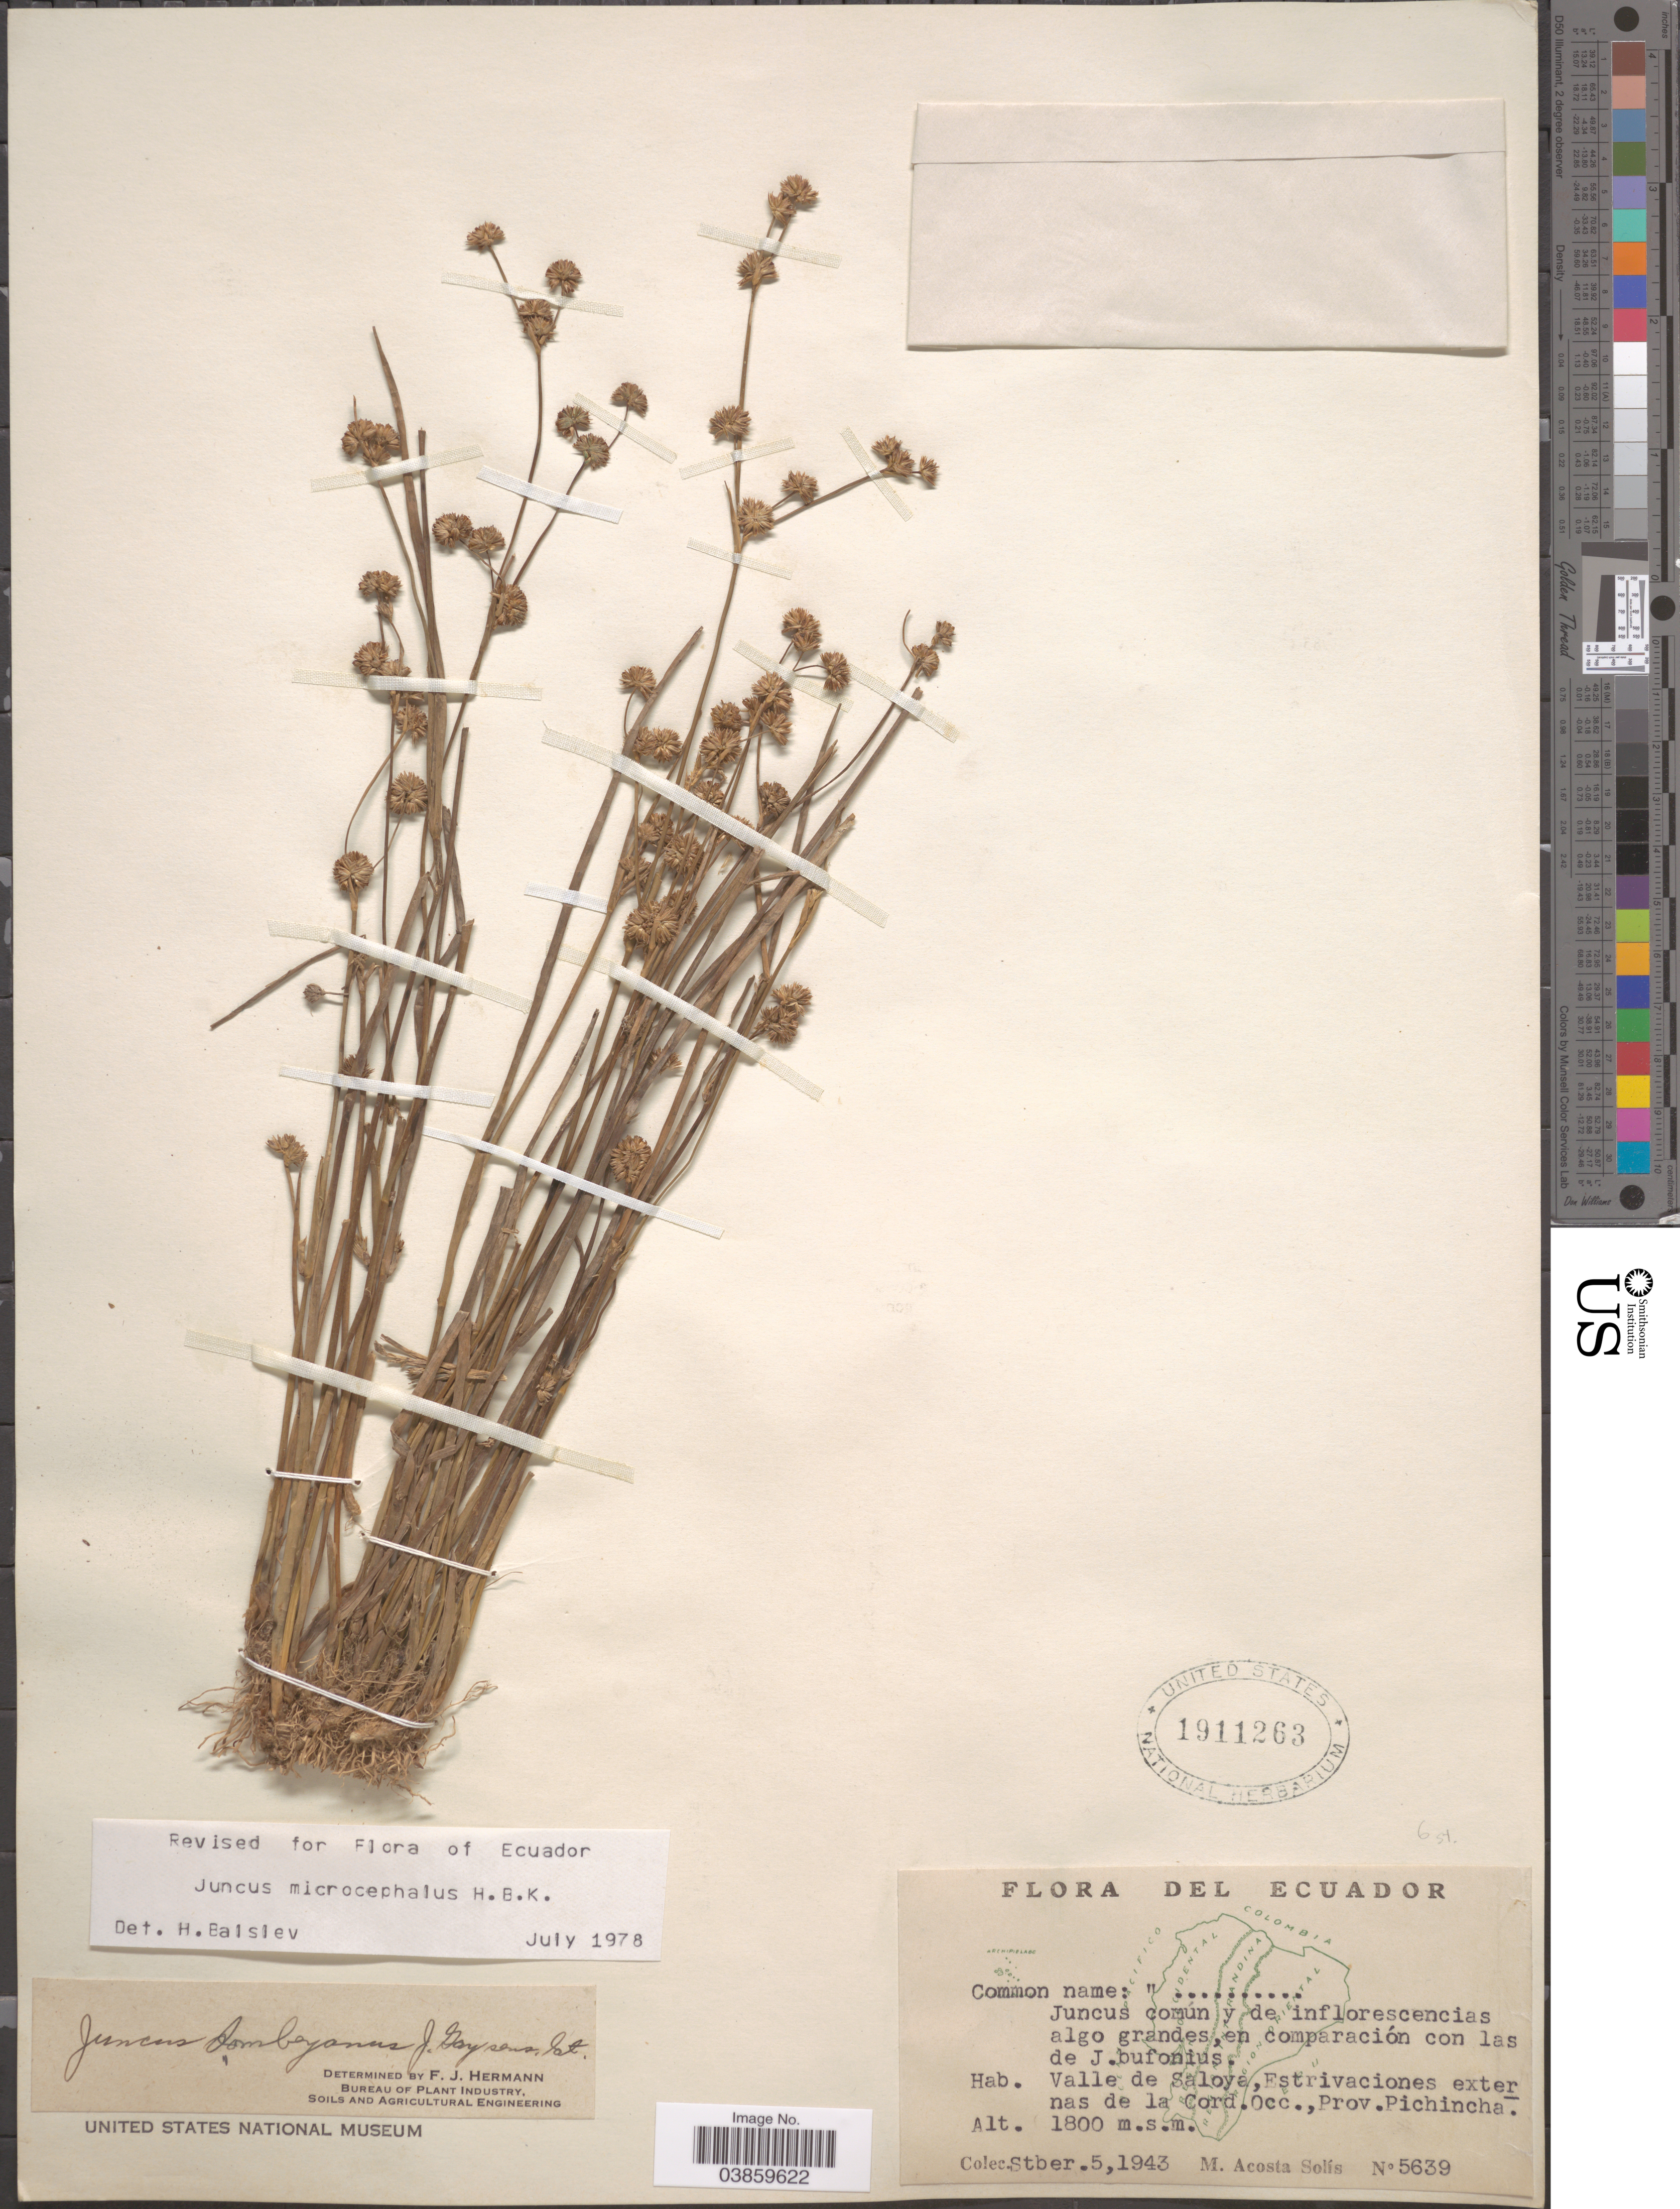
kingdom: Plantae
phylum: Tracheophyta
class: Liliopsida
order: Poales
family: Juncaceae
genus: Juncus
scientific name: Juncus microcephalus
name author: Kunth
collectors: M. Acosta Solis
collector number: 5639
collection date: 1943-09-05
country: Ecuador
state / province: Pichincha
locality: Valle de Saloya, Estrivaciones externas de la Cord. Occ.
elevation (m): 1800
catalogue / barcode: US 1911263